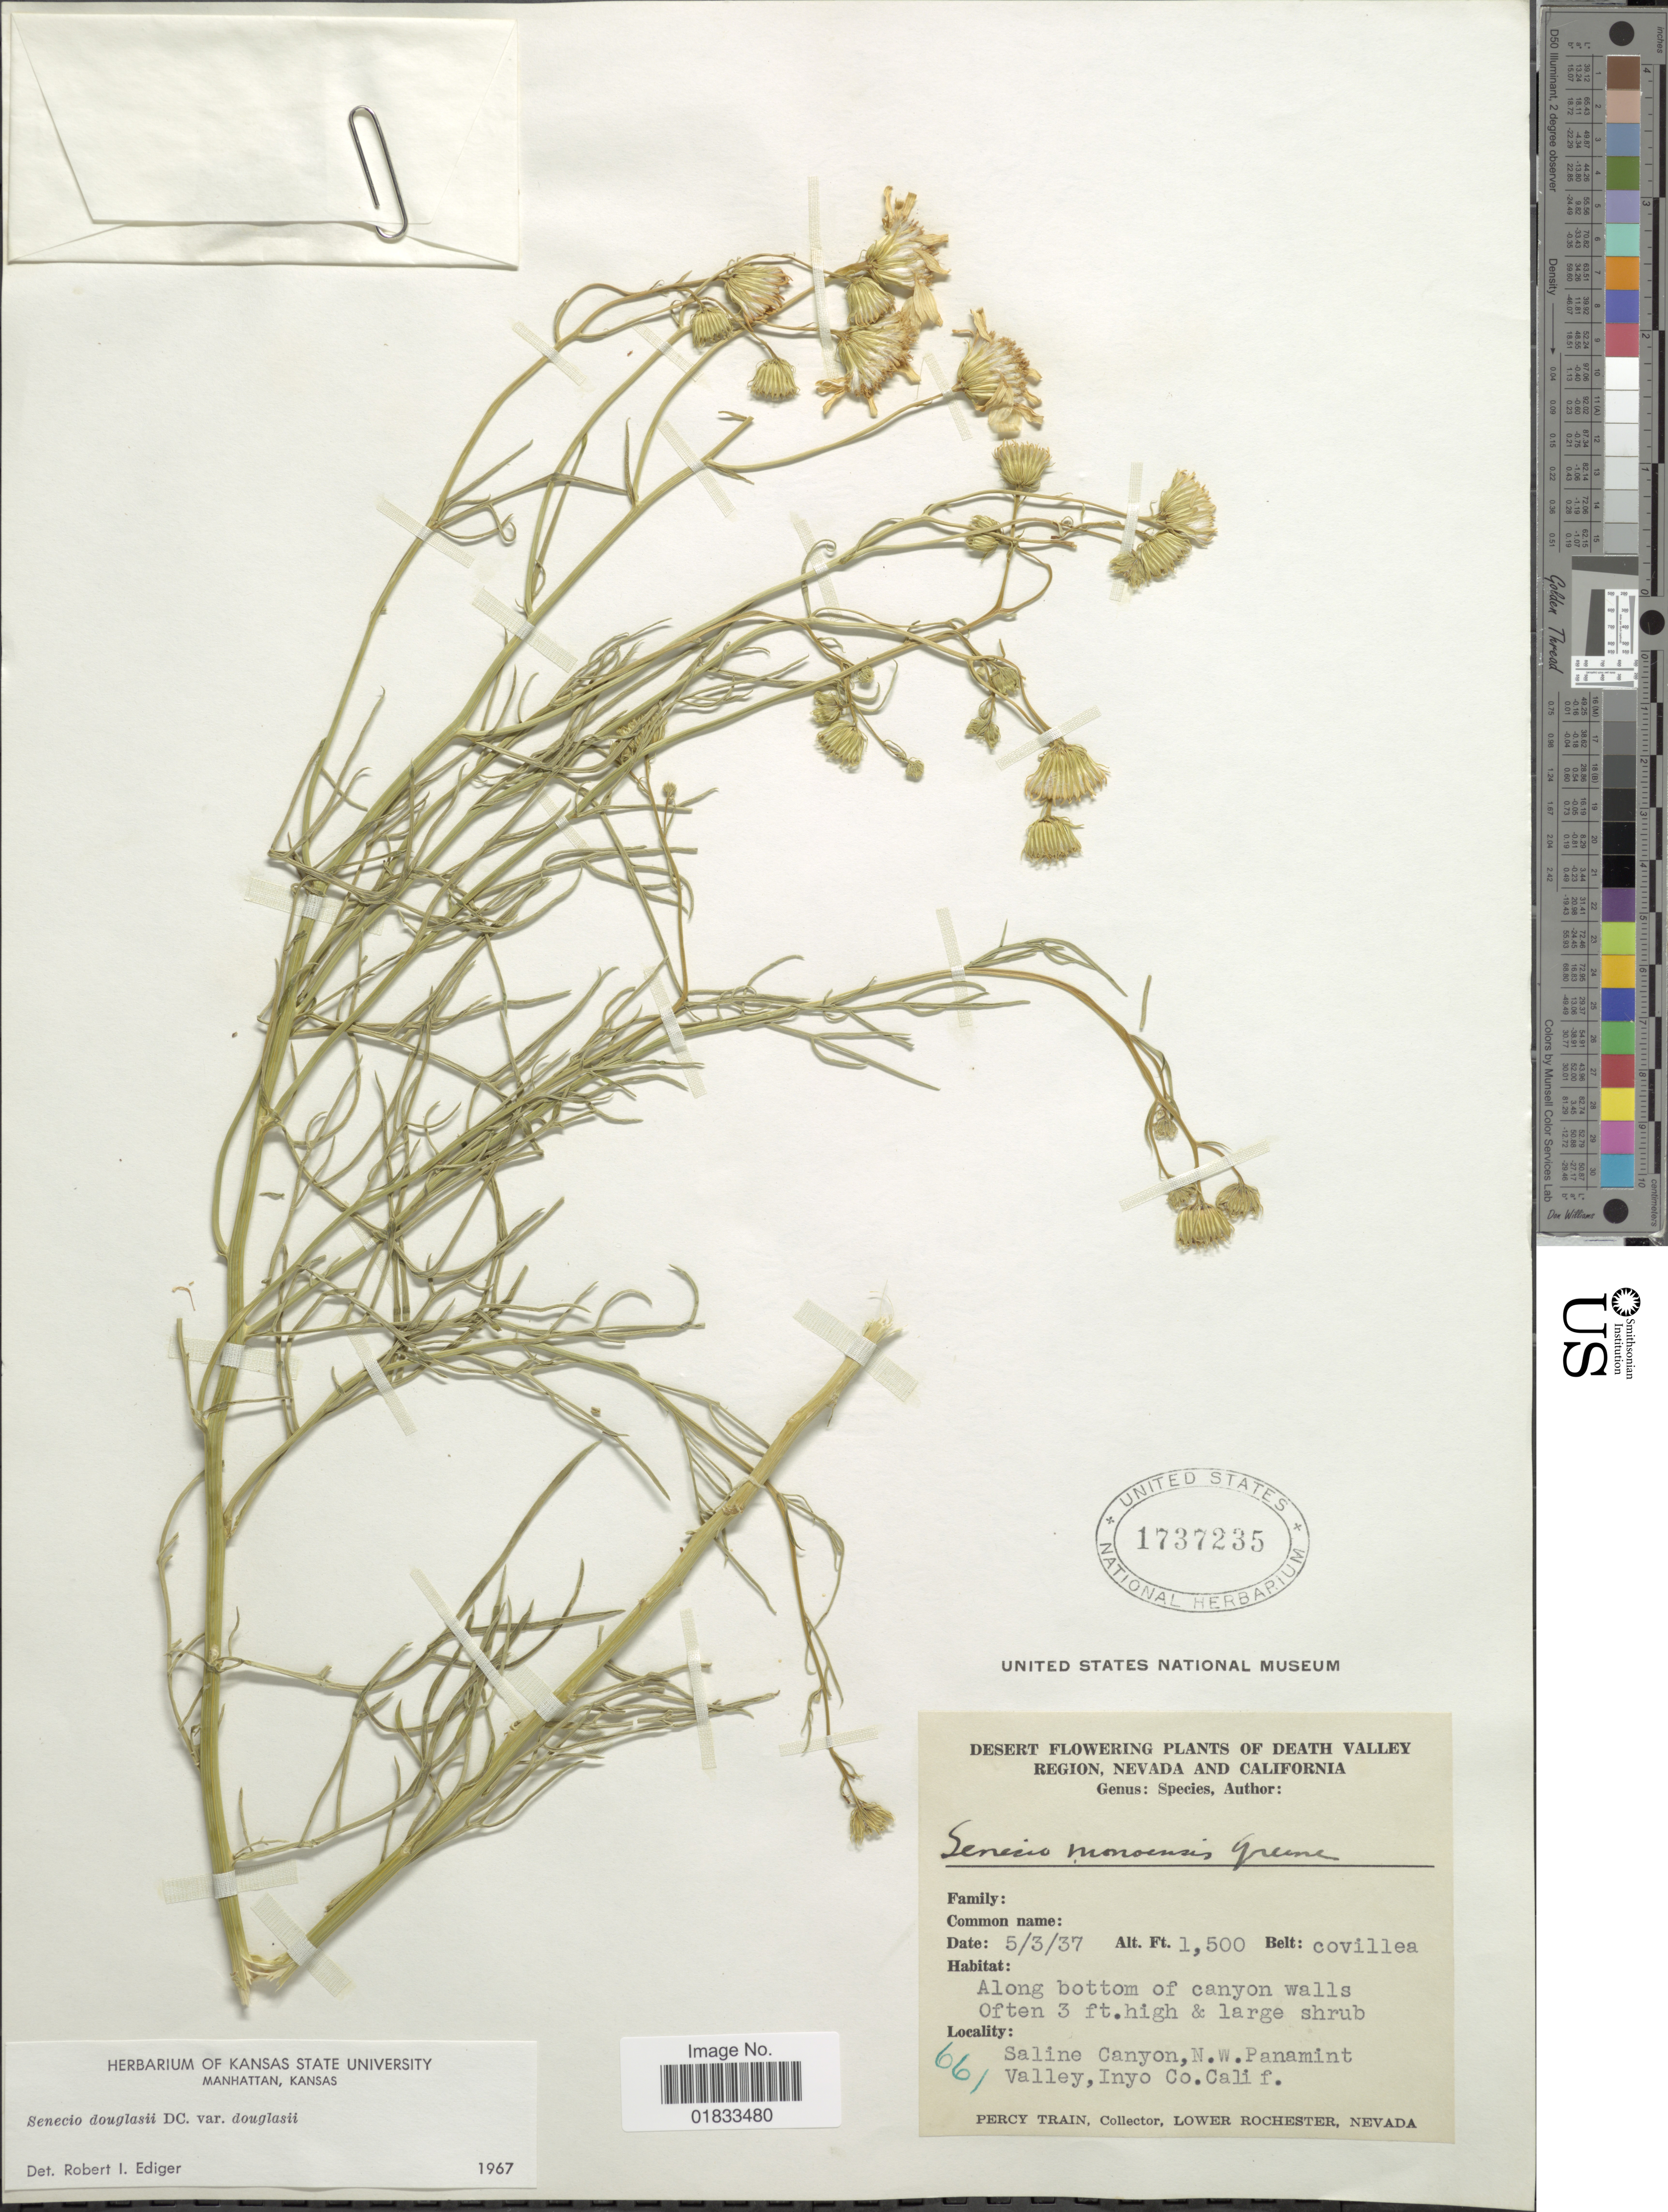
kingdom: Plantae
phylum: Tracheophyta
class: Magnoliopsida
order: Asterales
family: Asteraceae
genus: Senecio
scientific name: Senecio flaccidus var. douglasii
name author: (DC.) B.L. Turner & T.M. Barkley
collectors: P. Train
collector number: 661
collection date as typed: Transcribed d/m/y: 3/5/37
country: United States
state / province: California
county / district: Inyo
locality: Saline Canyon, N.W. Panamint Valley, Inyo Co., Calif.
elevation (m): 457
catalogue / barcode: US 1737235